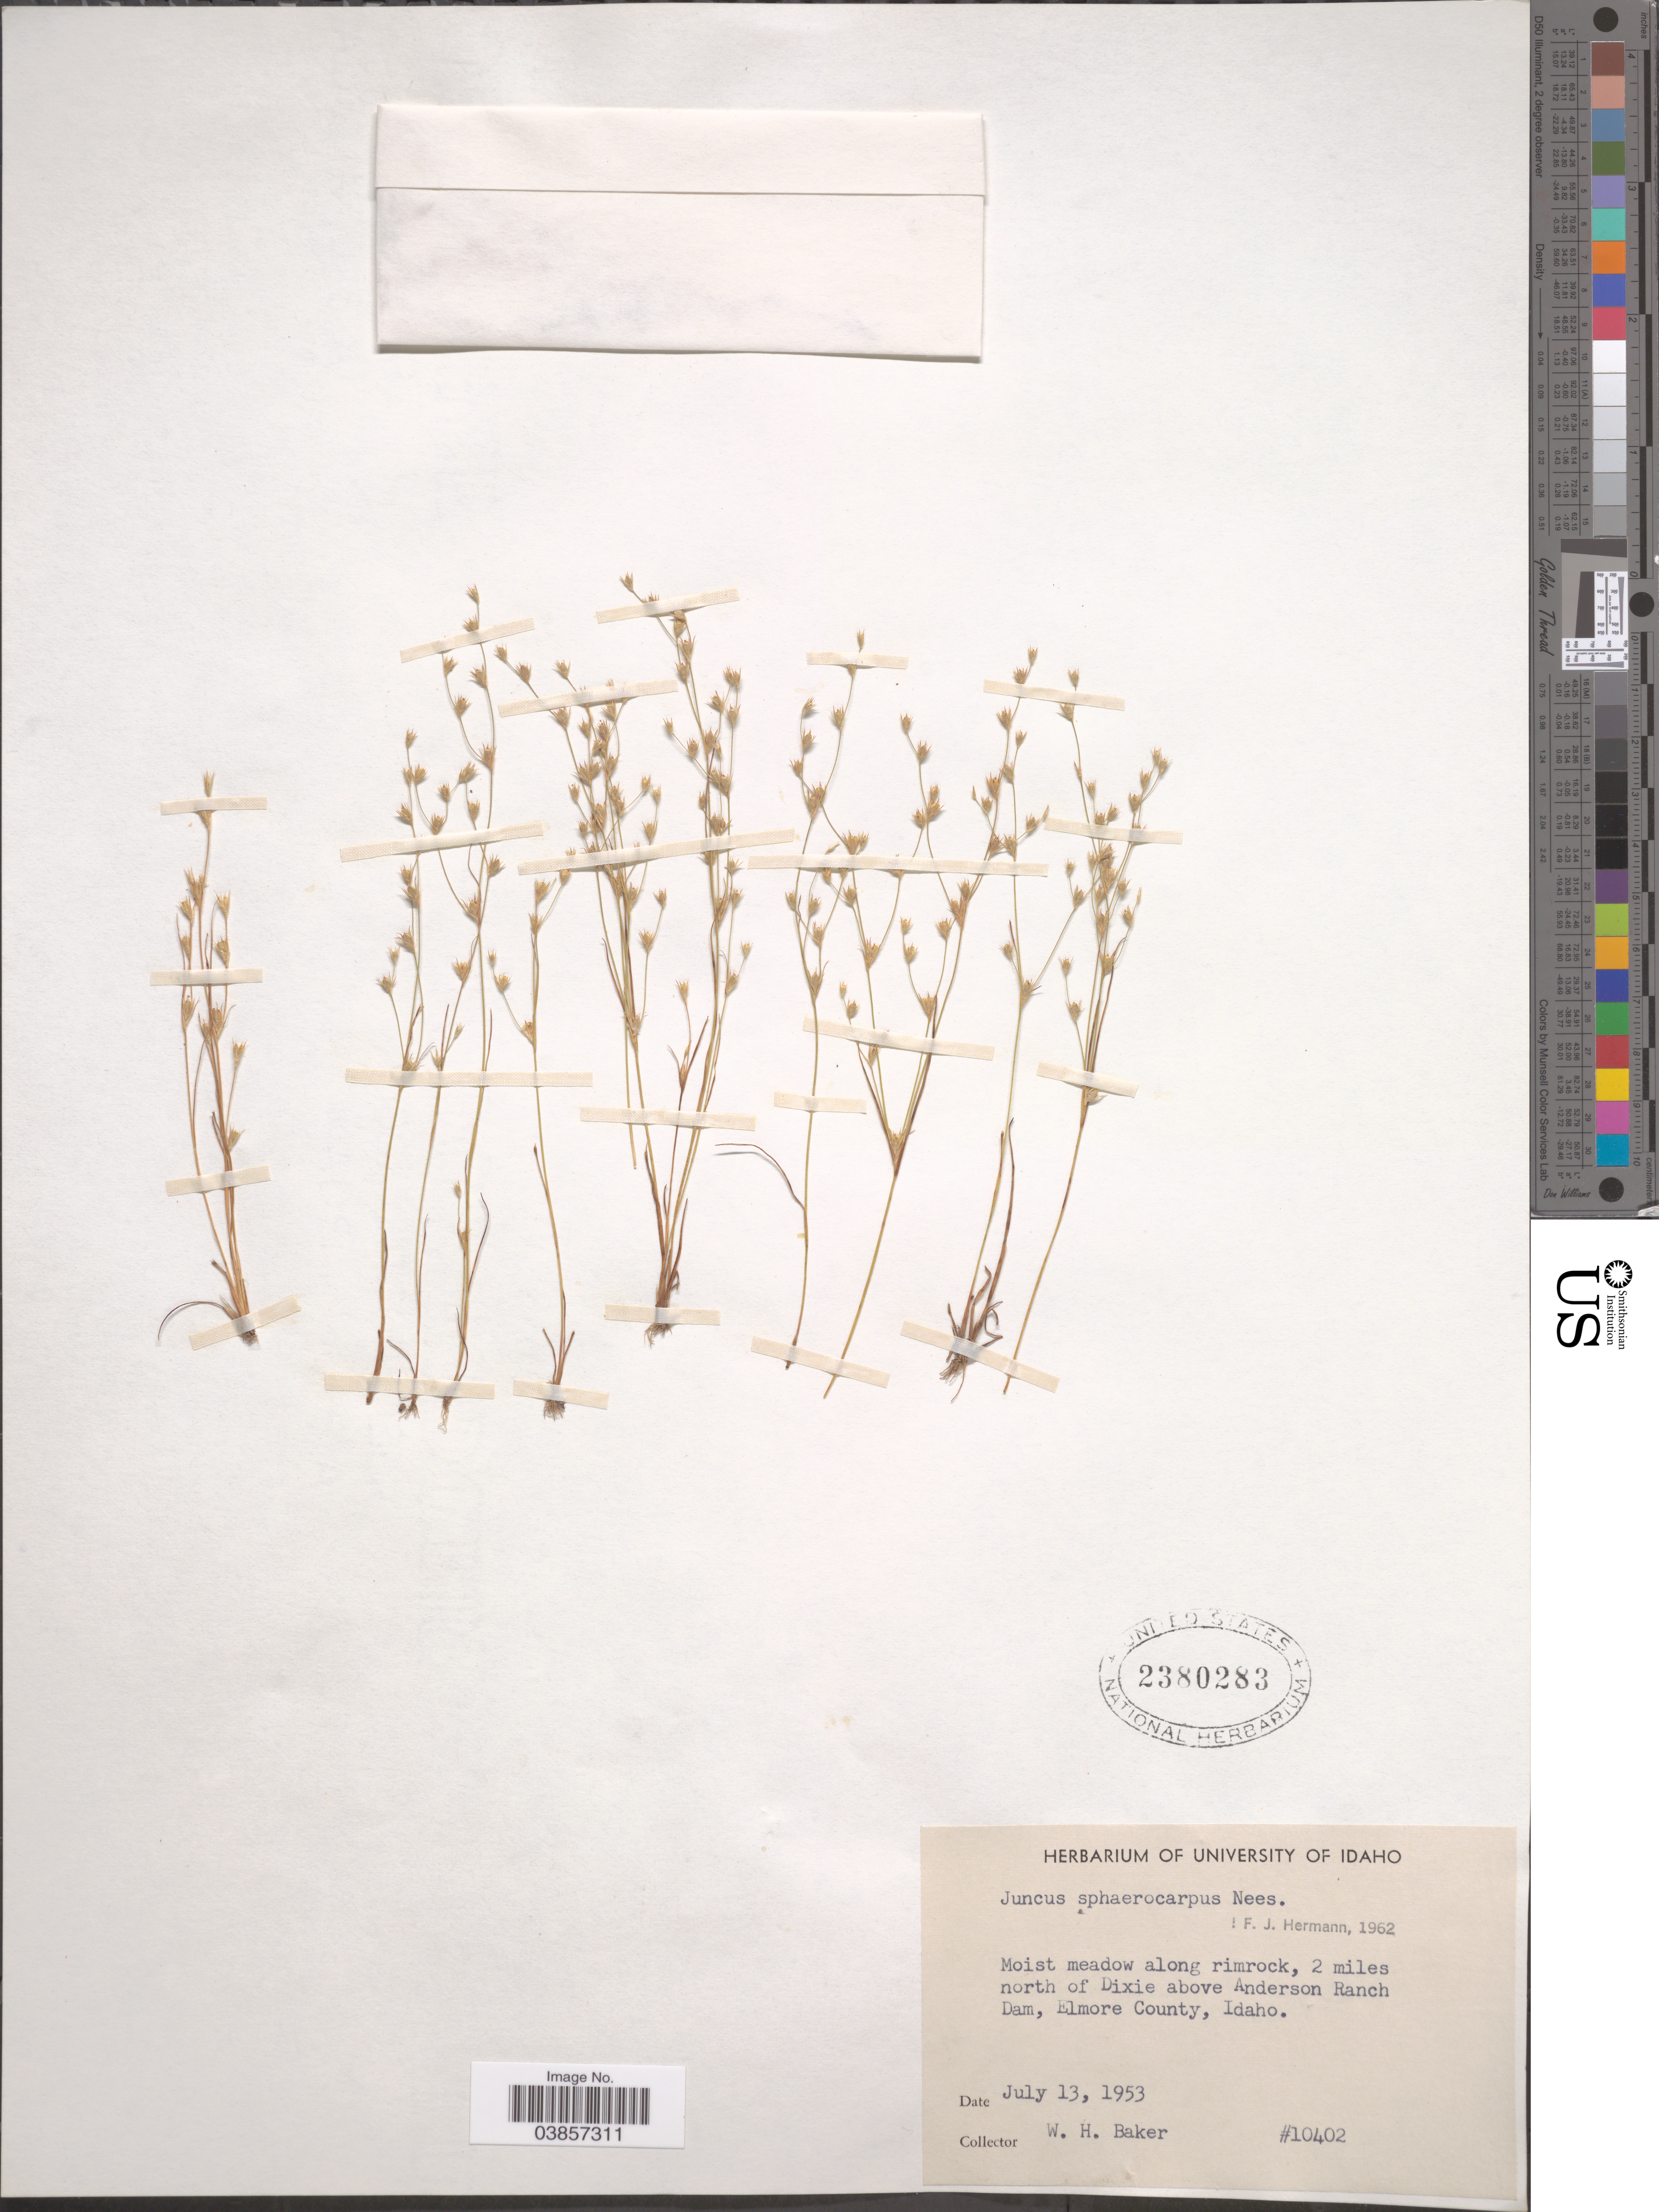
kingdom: Plantae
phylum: Tracheophyta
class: Liliopsida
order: Poales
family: Juncaceae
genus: Juncus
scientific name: Juncus sphaerocarpus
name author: Nees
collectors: W. H. Baker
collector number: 10402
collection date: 1953-07-13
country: United States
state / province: Idaho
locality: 2 miles north of Dixie above Anderson Ranch Dam, Elmore County.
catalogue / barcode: US 2380283